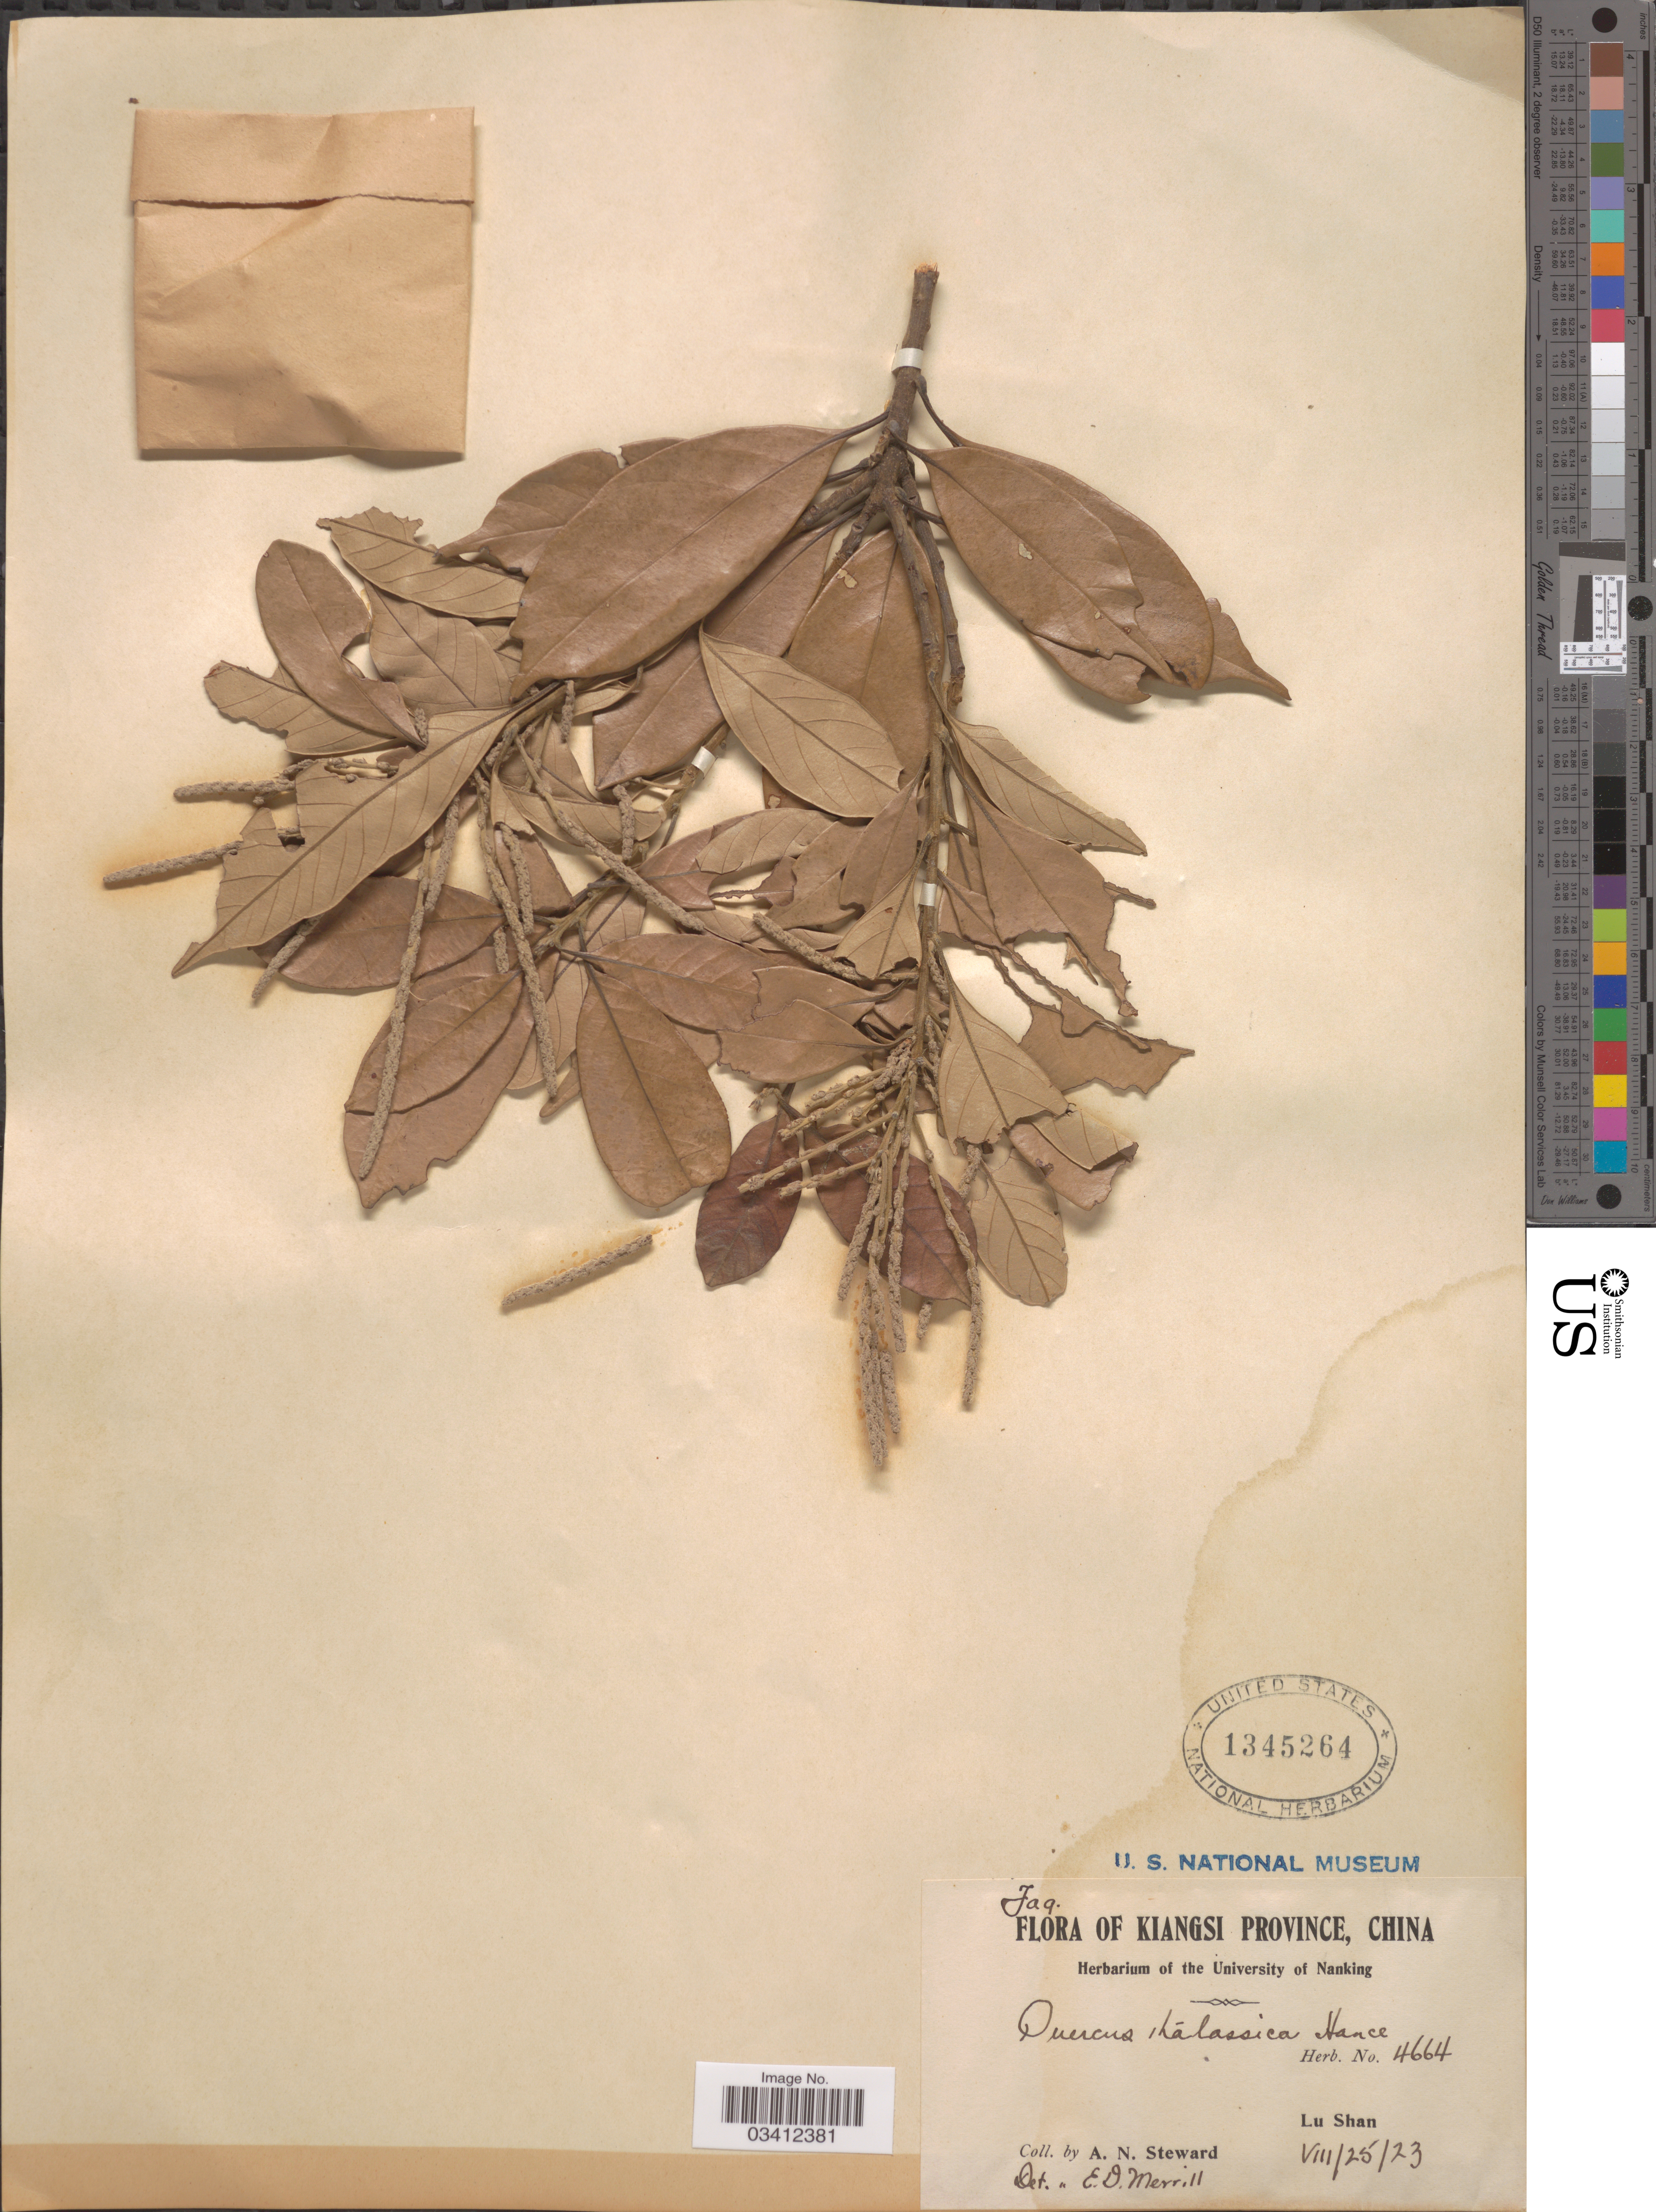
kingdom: Plantae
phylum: Tracheophyta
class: Magnoliopsida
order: Fagales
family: Fagaceae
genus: Quercus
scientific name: Quercus thalassica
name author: Hance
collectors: A. N. Steward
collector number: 4664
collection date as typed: Transcribed d/m/y: 25/8/23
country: China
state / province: Jiangxi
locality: Kiangsi Province. Lu Shan.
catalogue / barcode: US 1345264